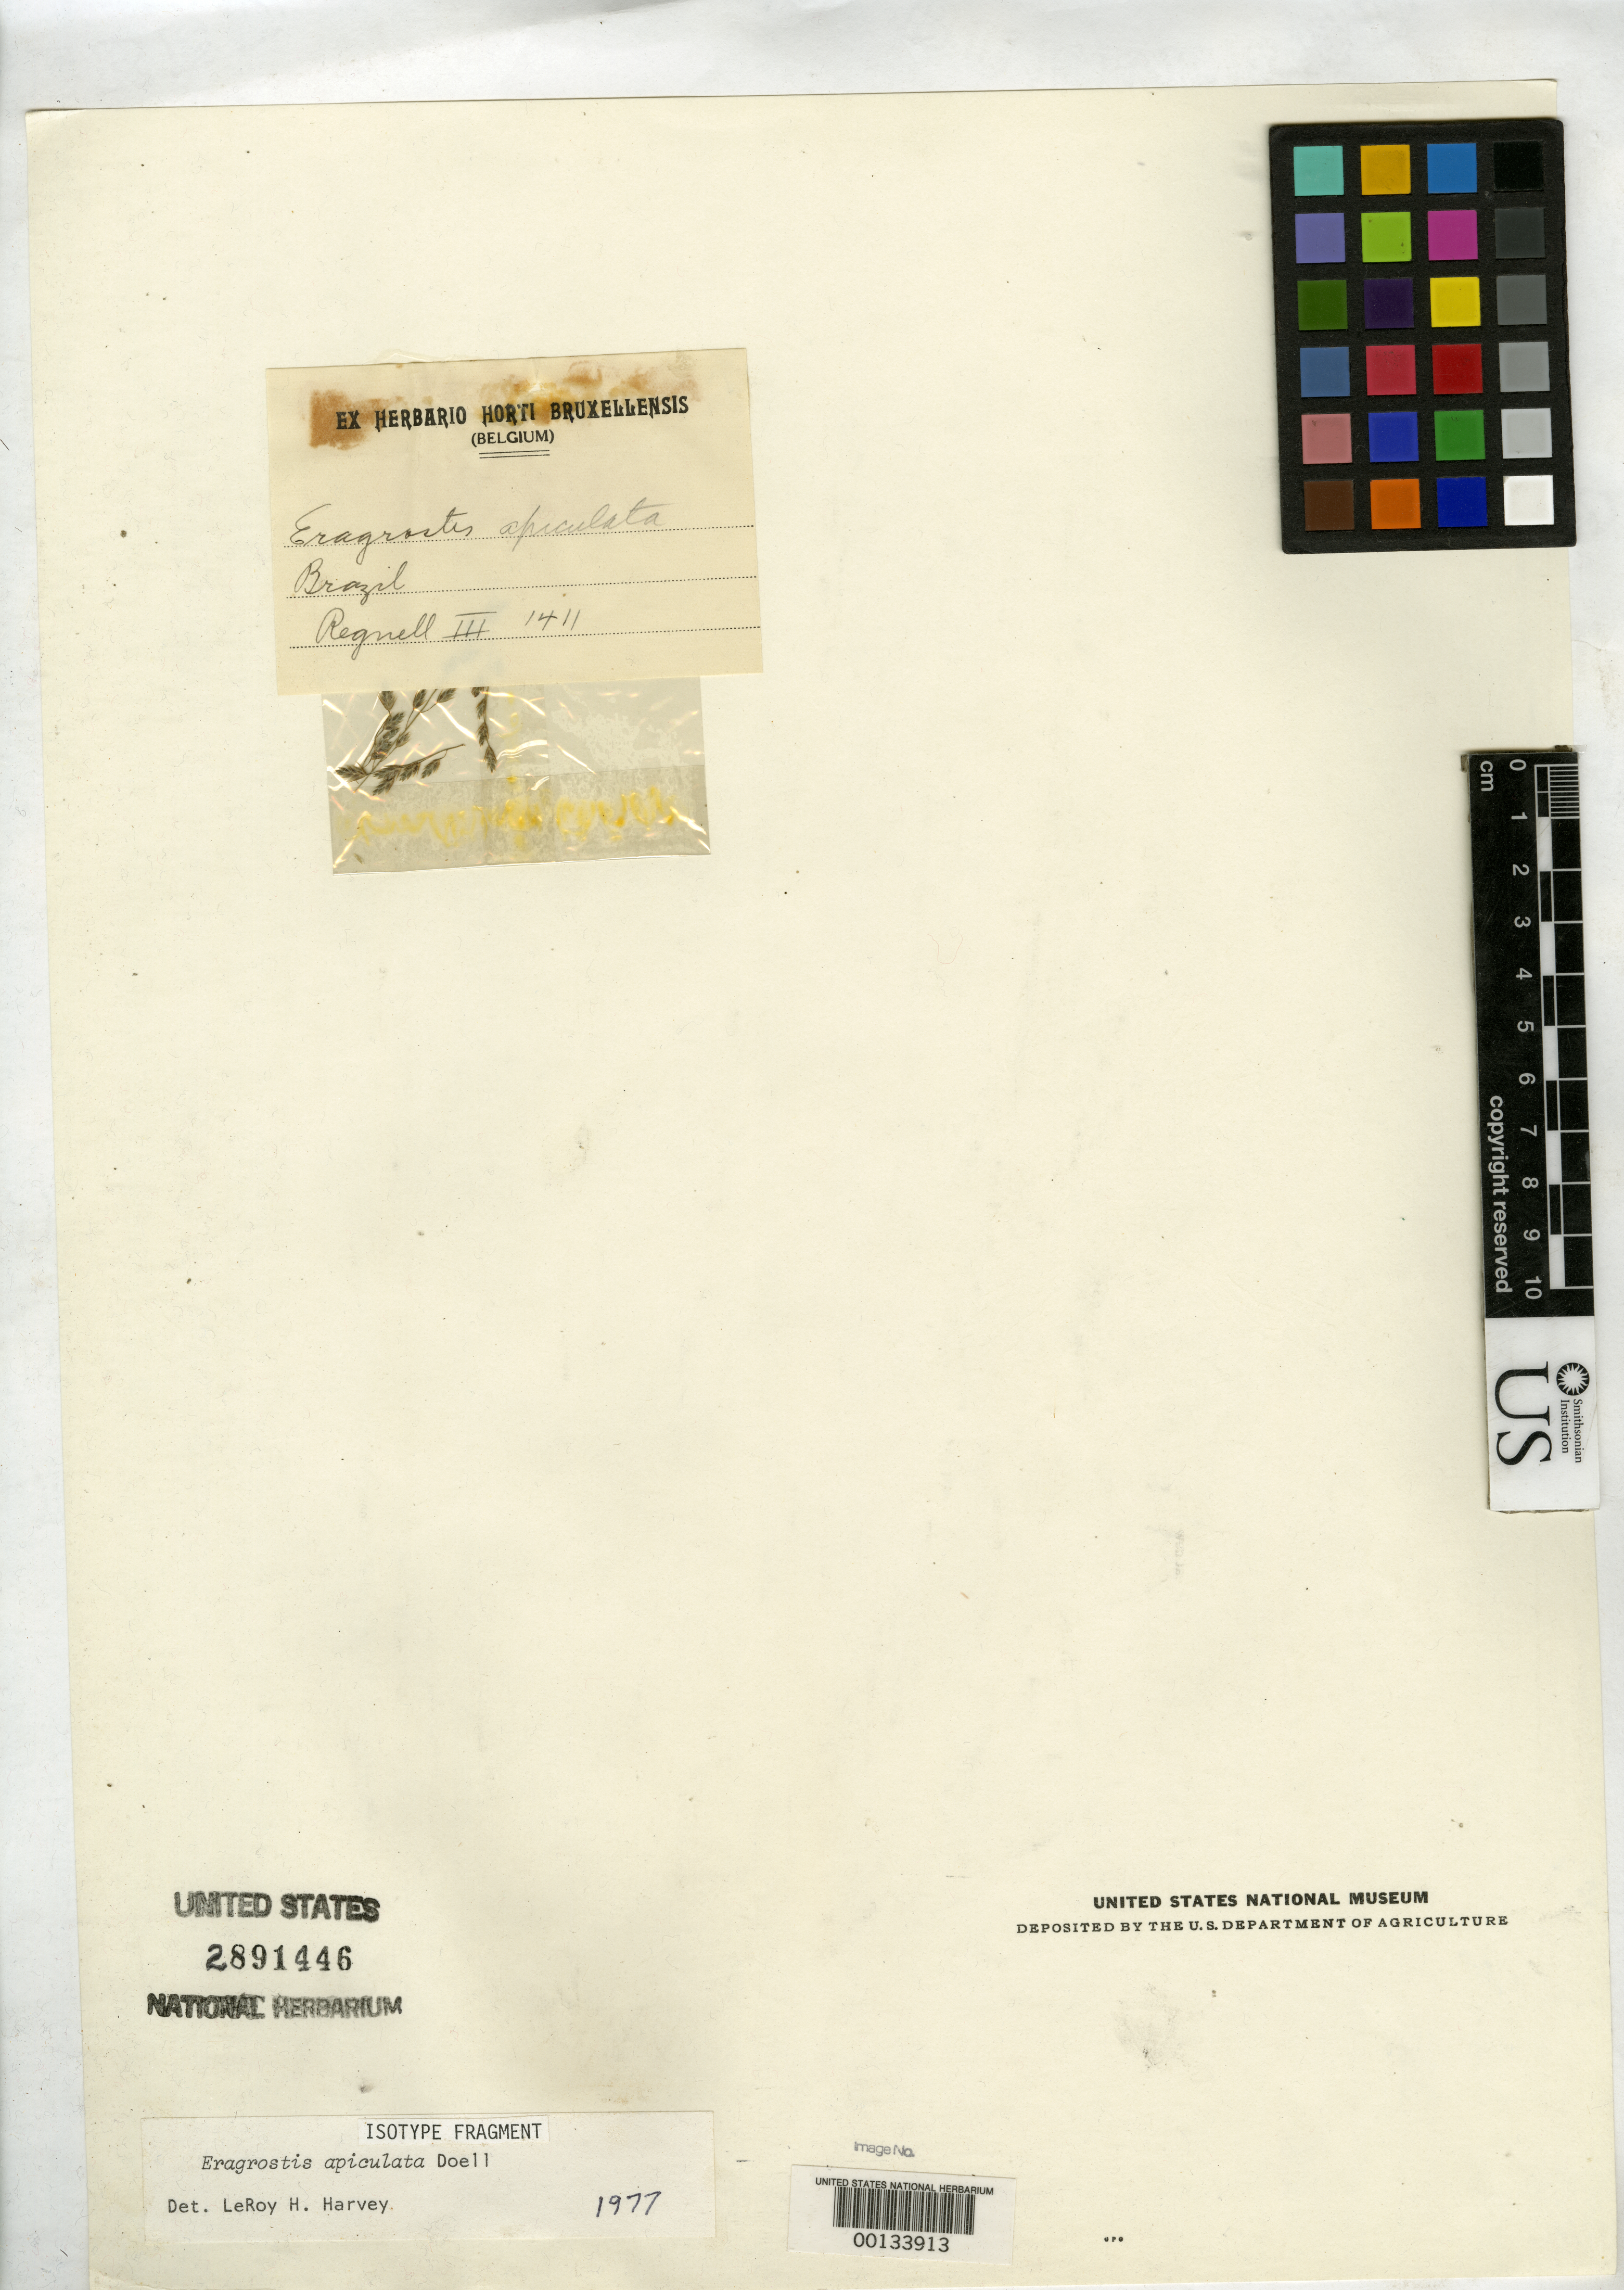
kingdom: Plantae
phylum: Tracheophyta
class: Liliopsida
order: Poales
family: Poaceae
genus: Eragrostis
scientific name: Eragrostis apiculata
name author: Döll in Mart.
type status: Isotype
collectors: A. F. Regnell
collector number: III 1411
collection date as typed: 25 Jun 1868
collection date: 1868-06-25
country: Brazil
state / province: Minas Gerais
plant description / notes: Fragmentary material of type specimen ex herb. hort. Bruxellensis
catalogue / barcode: US 2891446